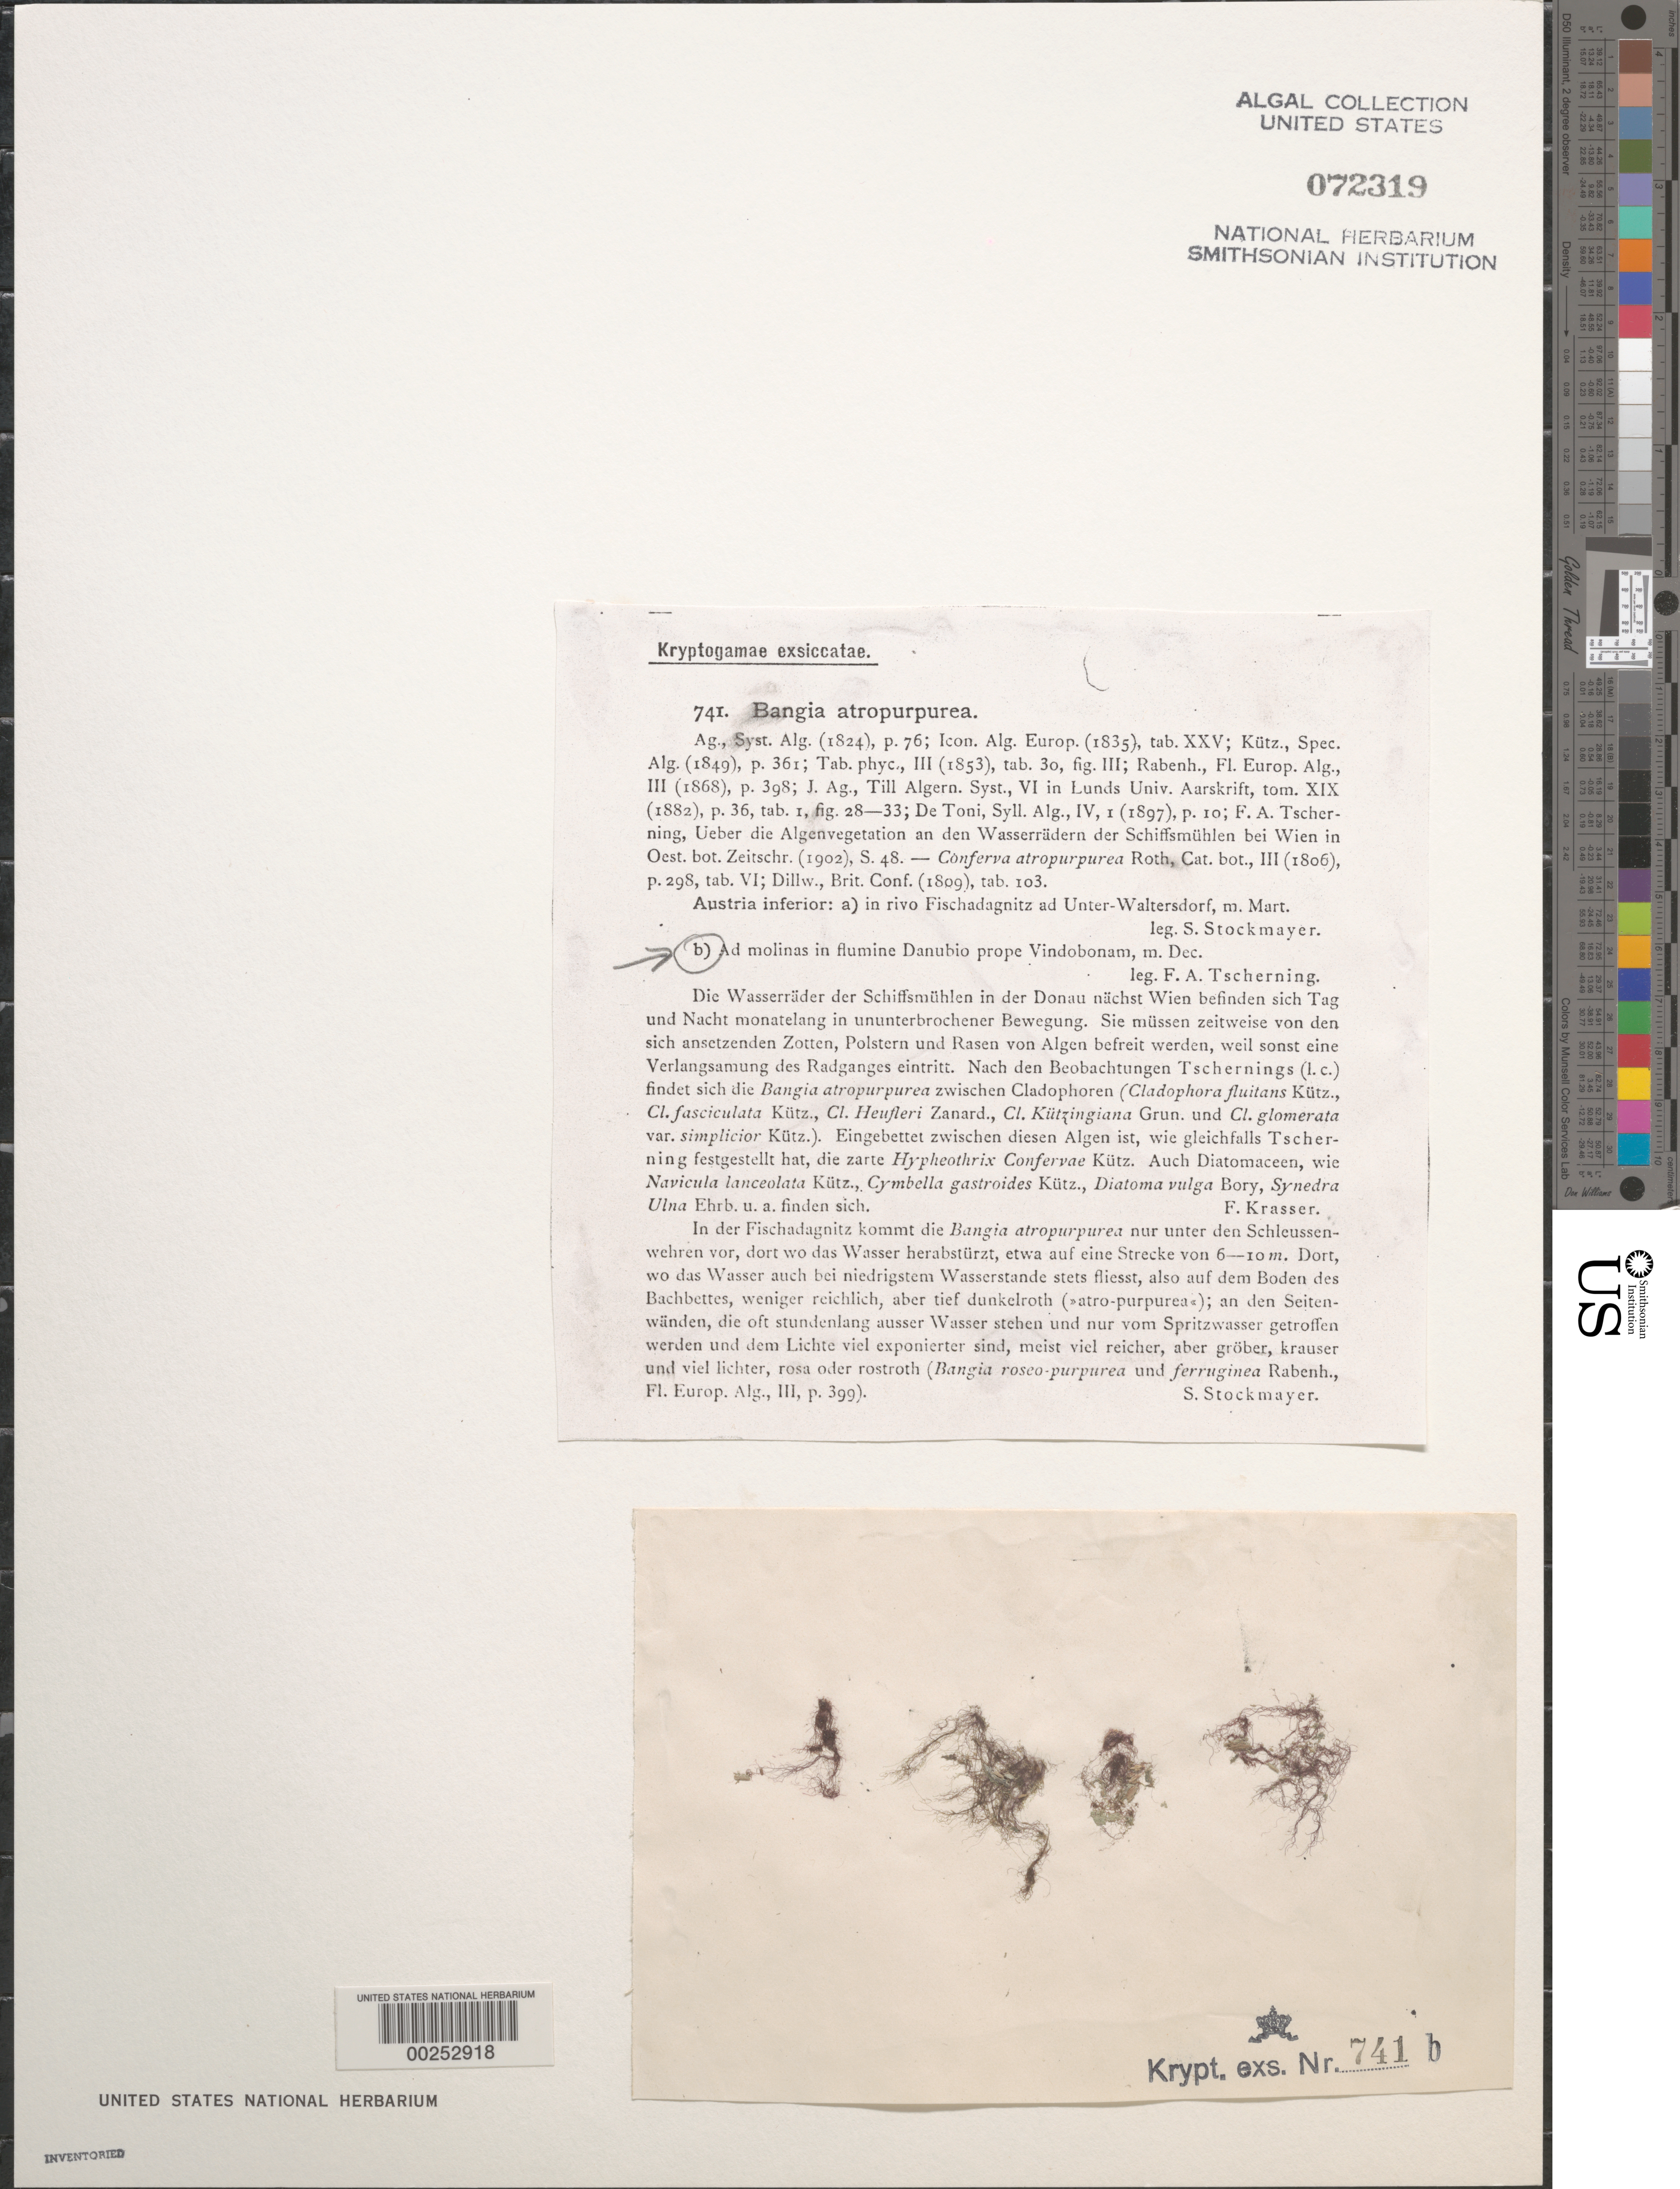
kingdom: Plantae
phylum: Rhodophyta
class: Bangiophyceae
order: Bangiales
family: Bangiaceae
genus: Bangia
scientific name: Bangia atropurpurea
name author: (Mertens ex Roth) C. Agardh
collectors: F. A. Tscherning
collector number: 741b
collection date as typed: Dec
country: Austria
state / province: Niederosterreich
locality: Danube near Vienna (Vindobonam)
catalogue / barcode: US 72319